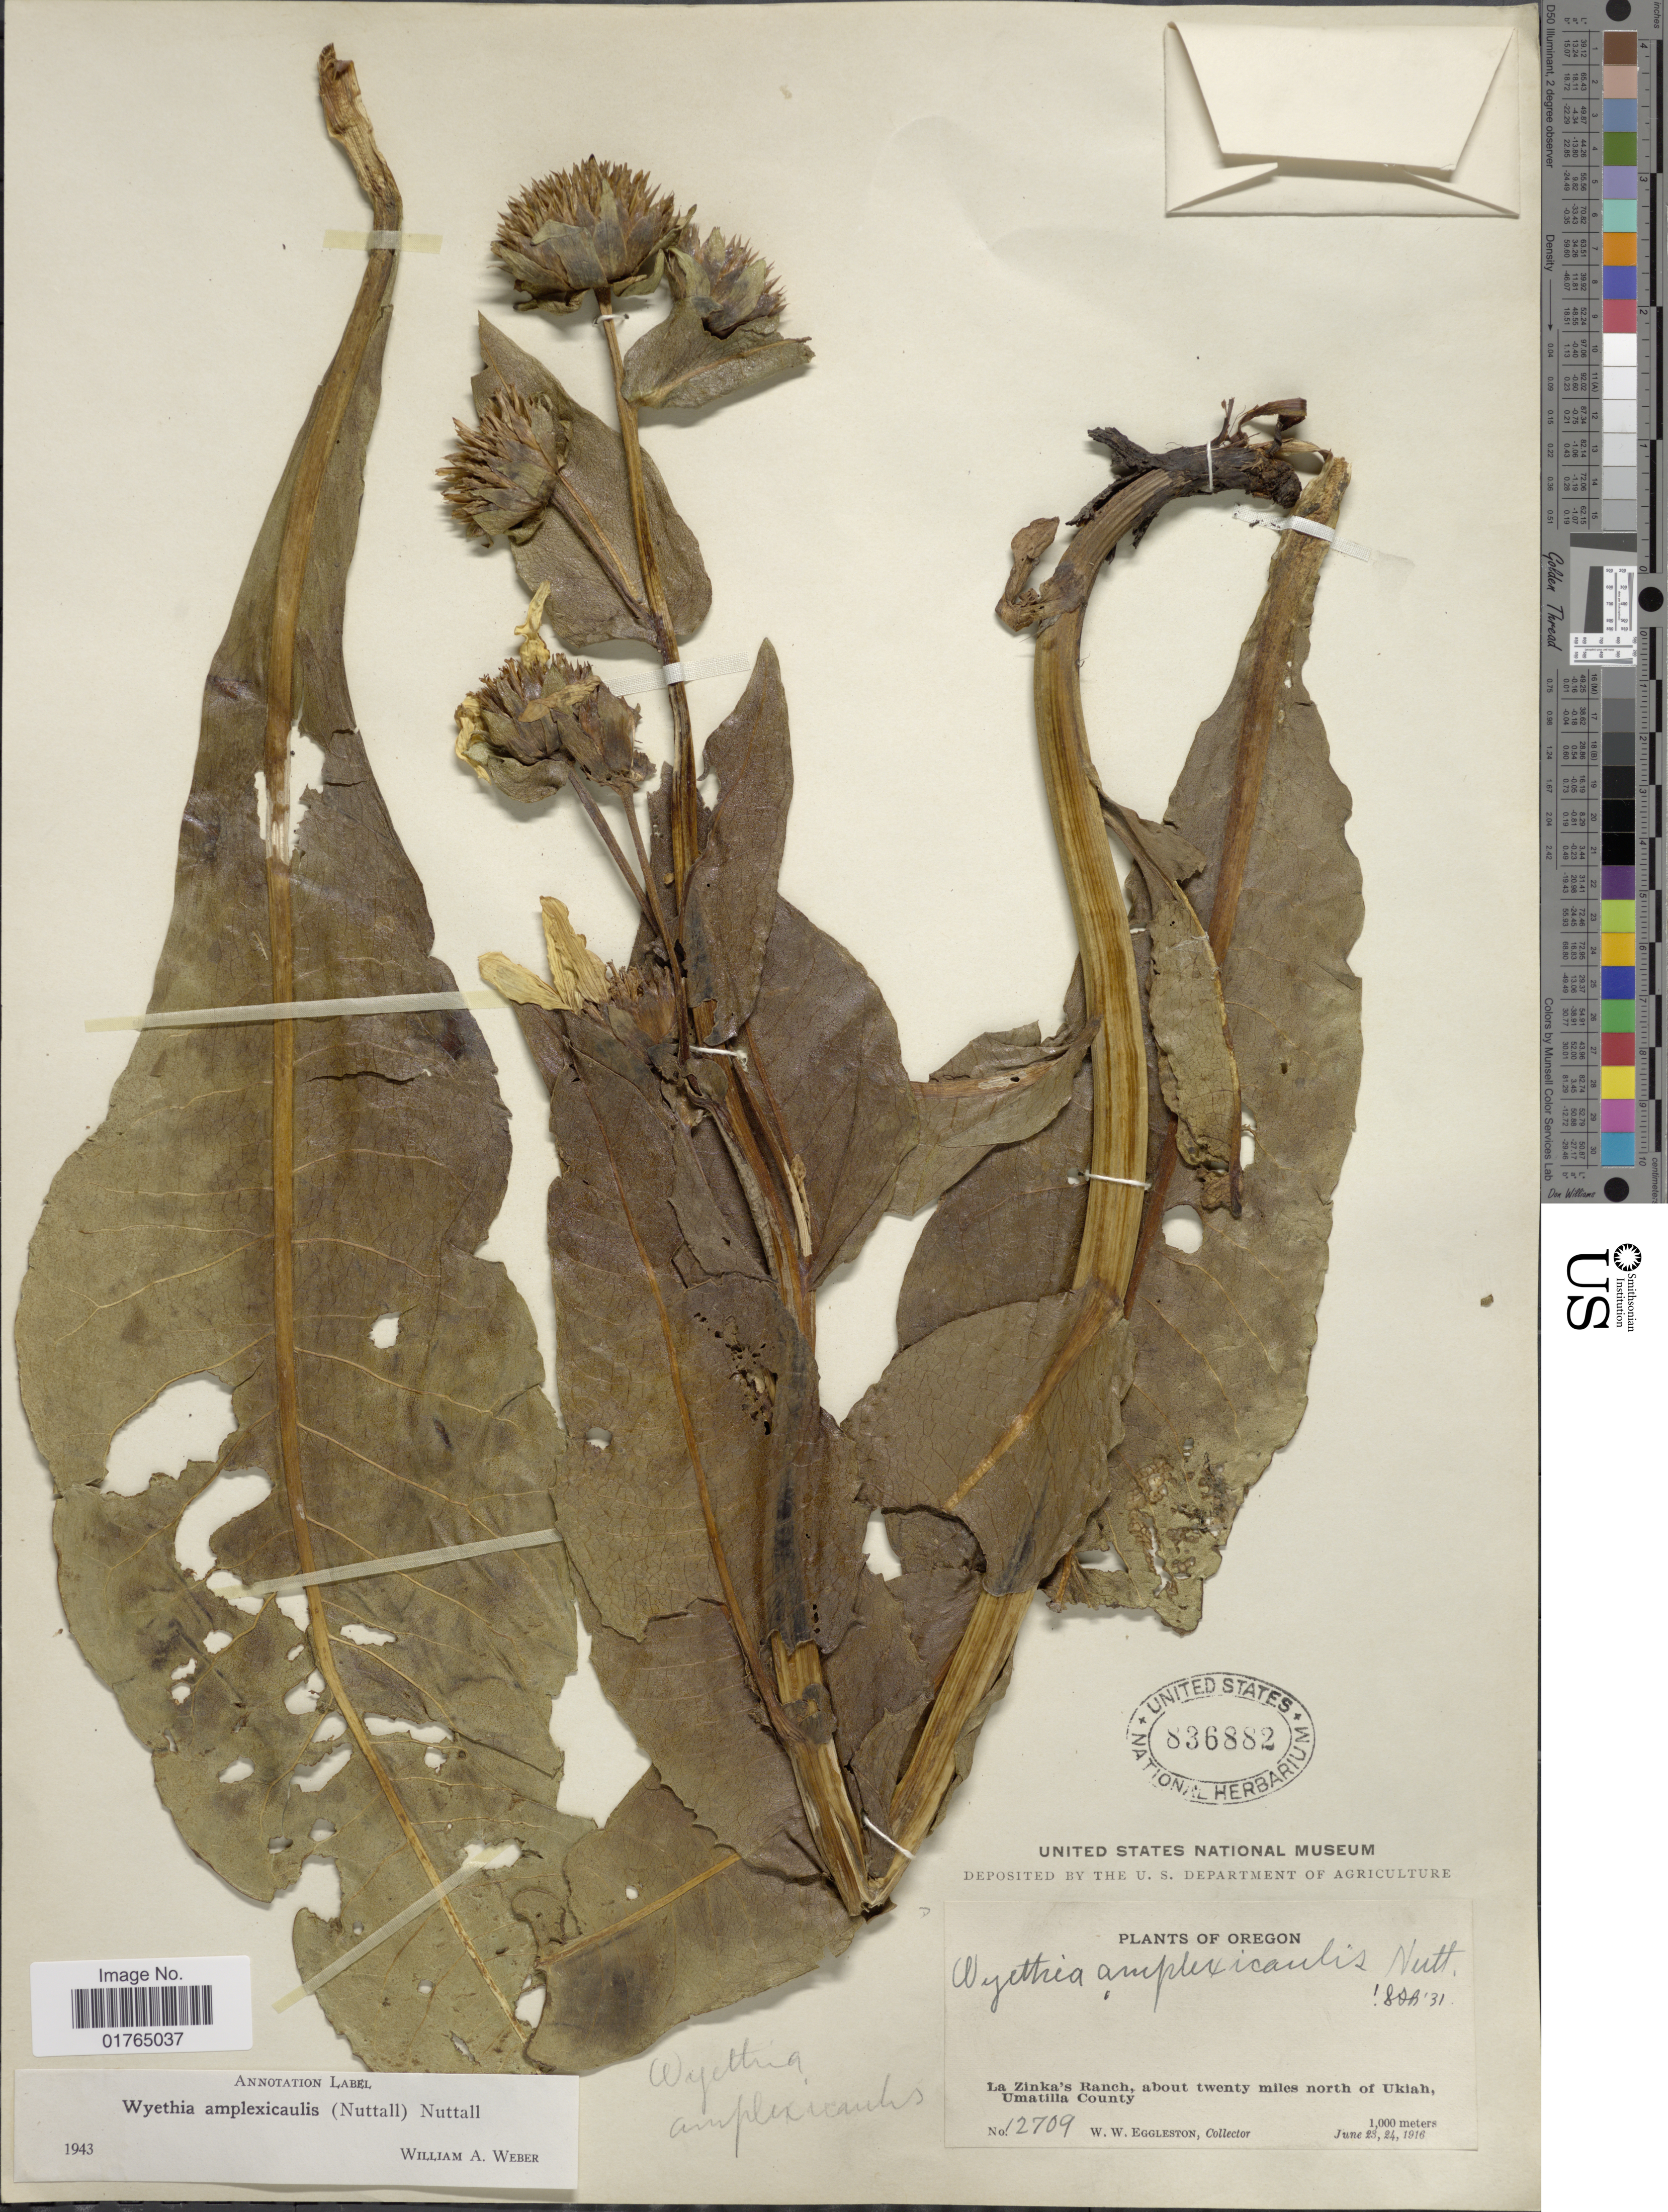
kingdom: Plantae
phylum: Tracheophyta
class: Magnoliopsida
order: Asterales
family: Asteraceae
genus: Wyethia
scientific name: Wyethia amplexicaulis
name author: Nutt.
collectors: W. W. Eggleston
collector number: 12709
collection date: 1916-06-23/1916-06-24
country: United States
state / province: Oregon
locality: La Zinka's Ranch, about twenty miles north of Ukiah, Umatilla County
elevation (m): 1000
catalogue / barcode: US 836882